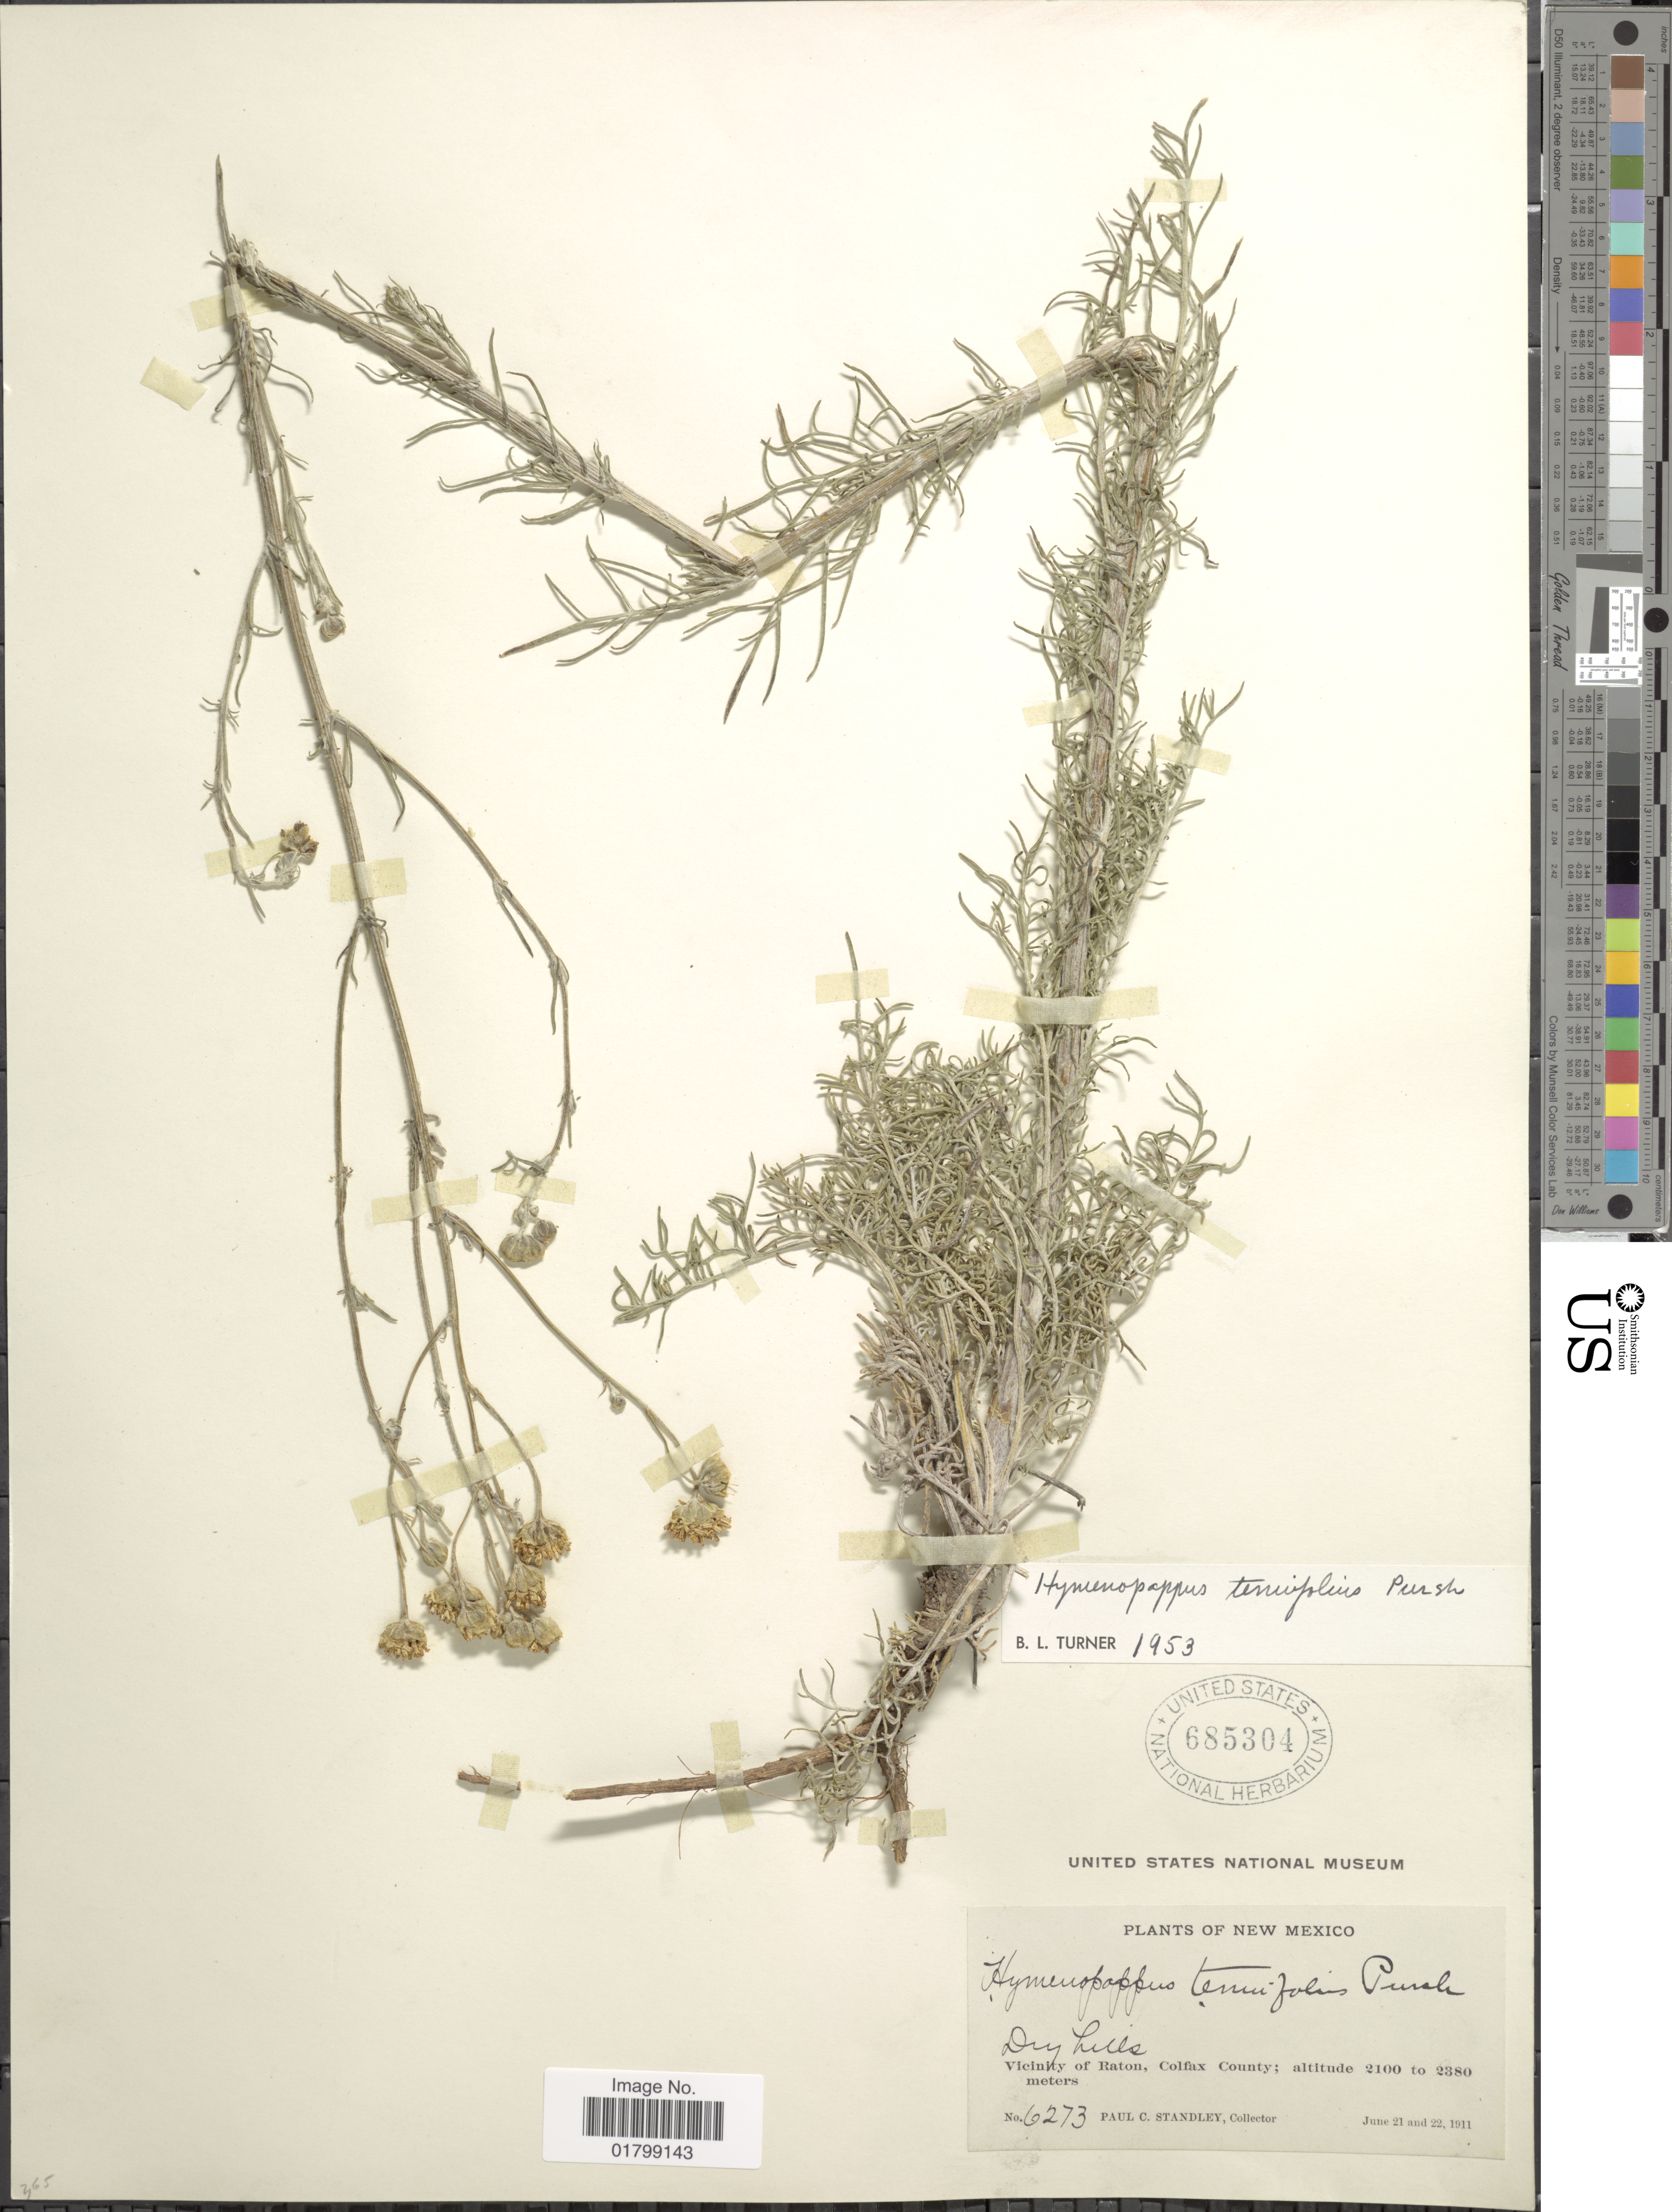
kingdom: Plantae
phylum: Tracheophyta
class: Magnoliopsida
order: Asterales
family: Asteraceae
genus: Hymenopappus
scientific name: Hymenopappus tenuifolius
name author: Pursh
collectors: P. C. Standley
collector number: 6273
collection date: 1911-06-21/1911-06-22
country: United States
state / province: New Mexico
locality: Vicinity of Raton, Colfax County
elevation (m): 2100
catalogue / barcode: US 685304